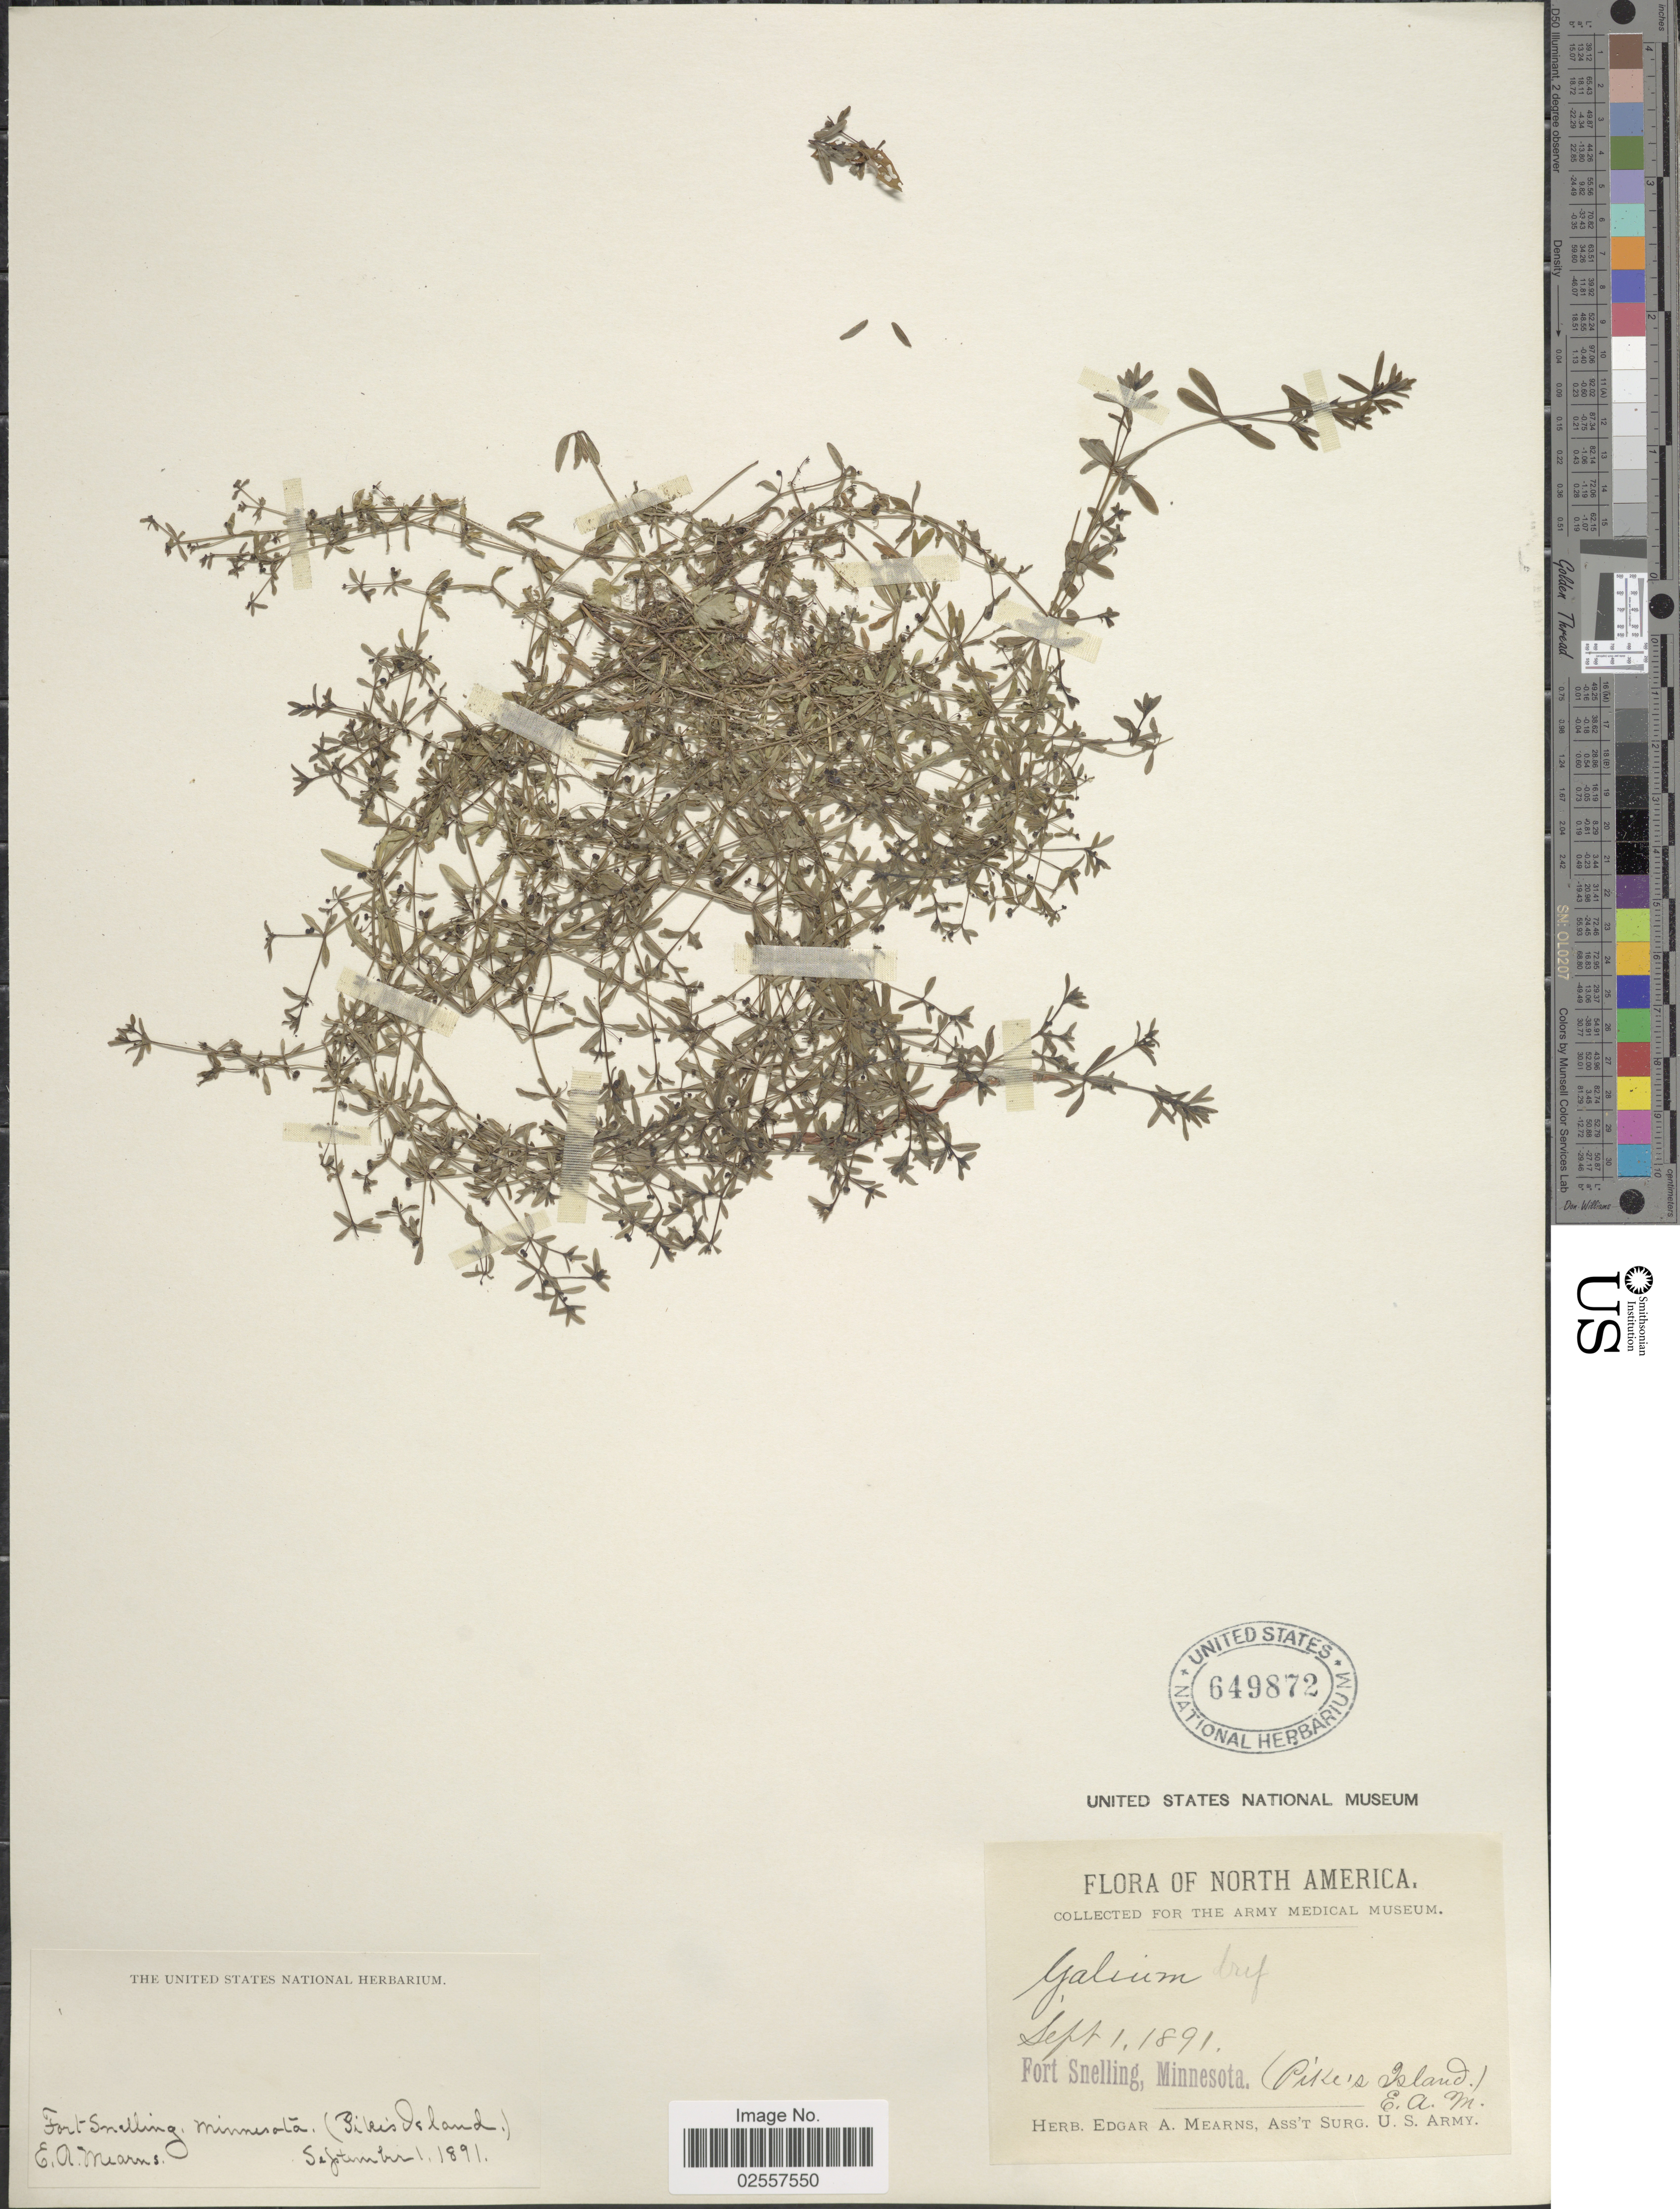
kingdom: Plantae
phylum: Tracheophyta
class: Magnoliopsida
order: Gentianales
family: Rubiaceae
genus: Galium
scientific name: Galium claytoni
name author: Michx.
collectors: E. A. Mearns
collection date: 1891-09-01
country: United States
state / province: Minnesota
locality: Fort Snelling, (Pike's Island)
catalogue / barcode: US 649872